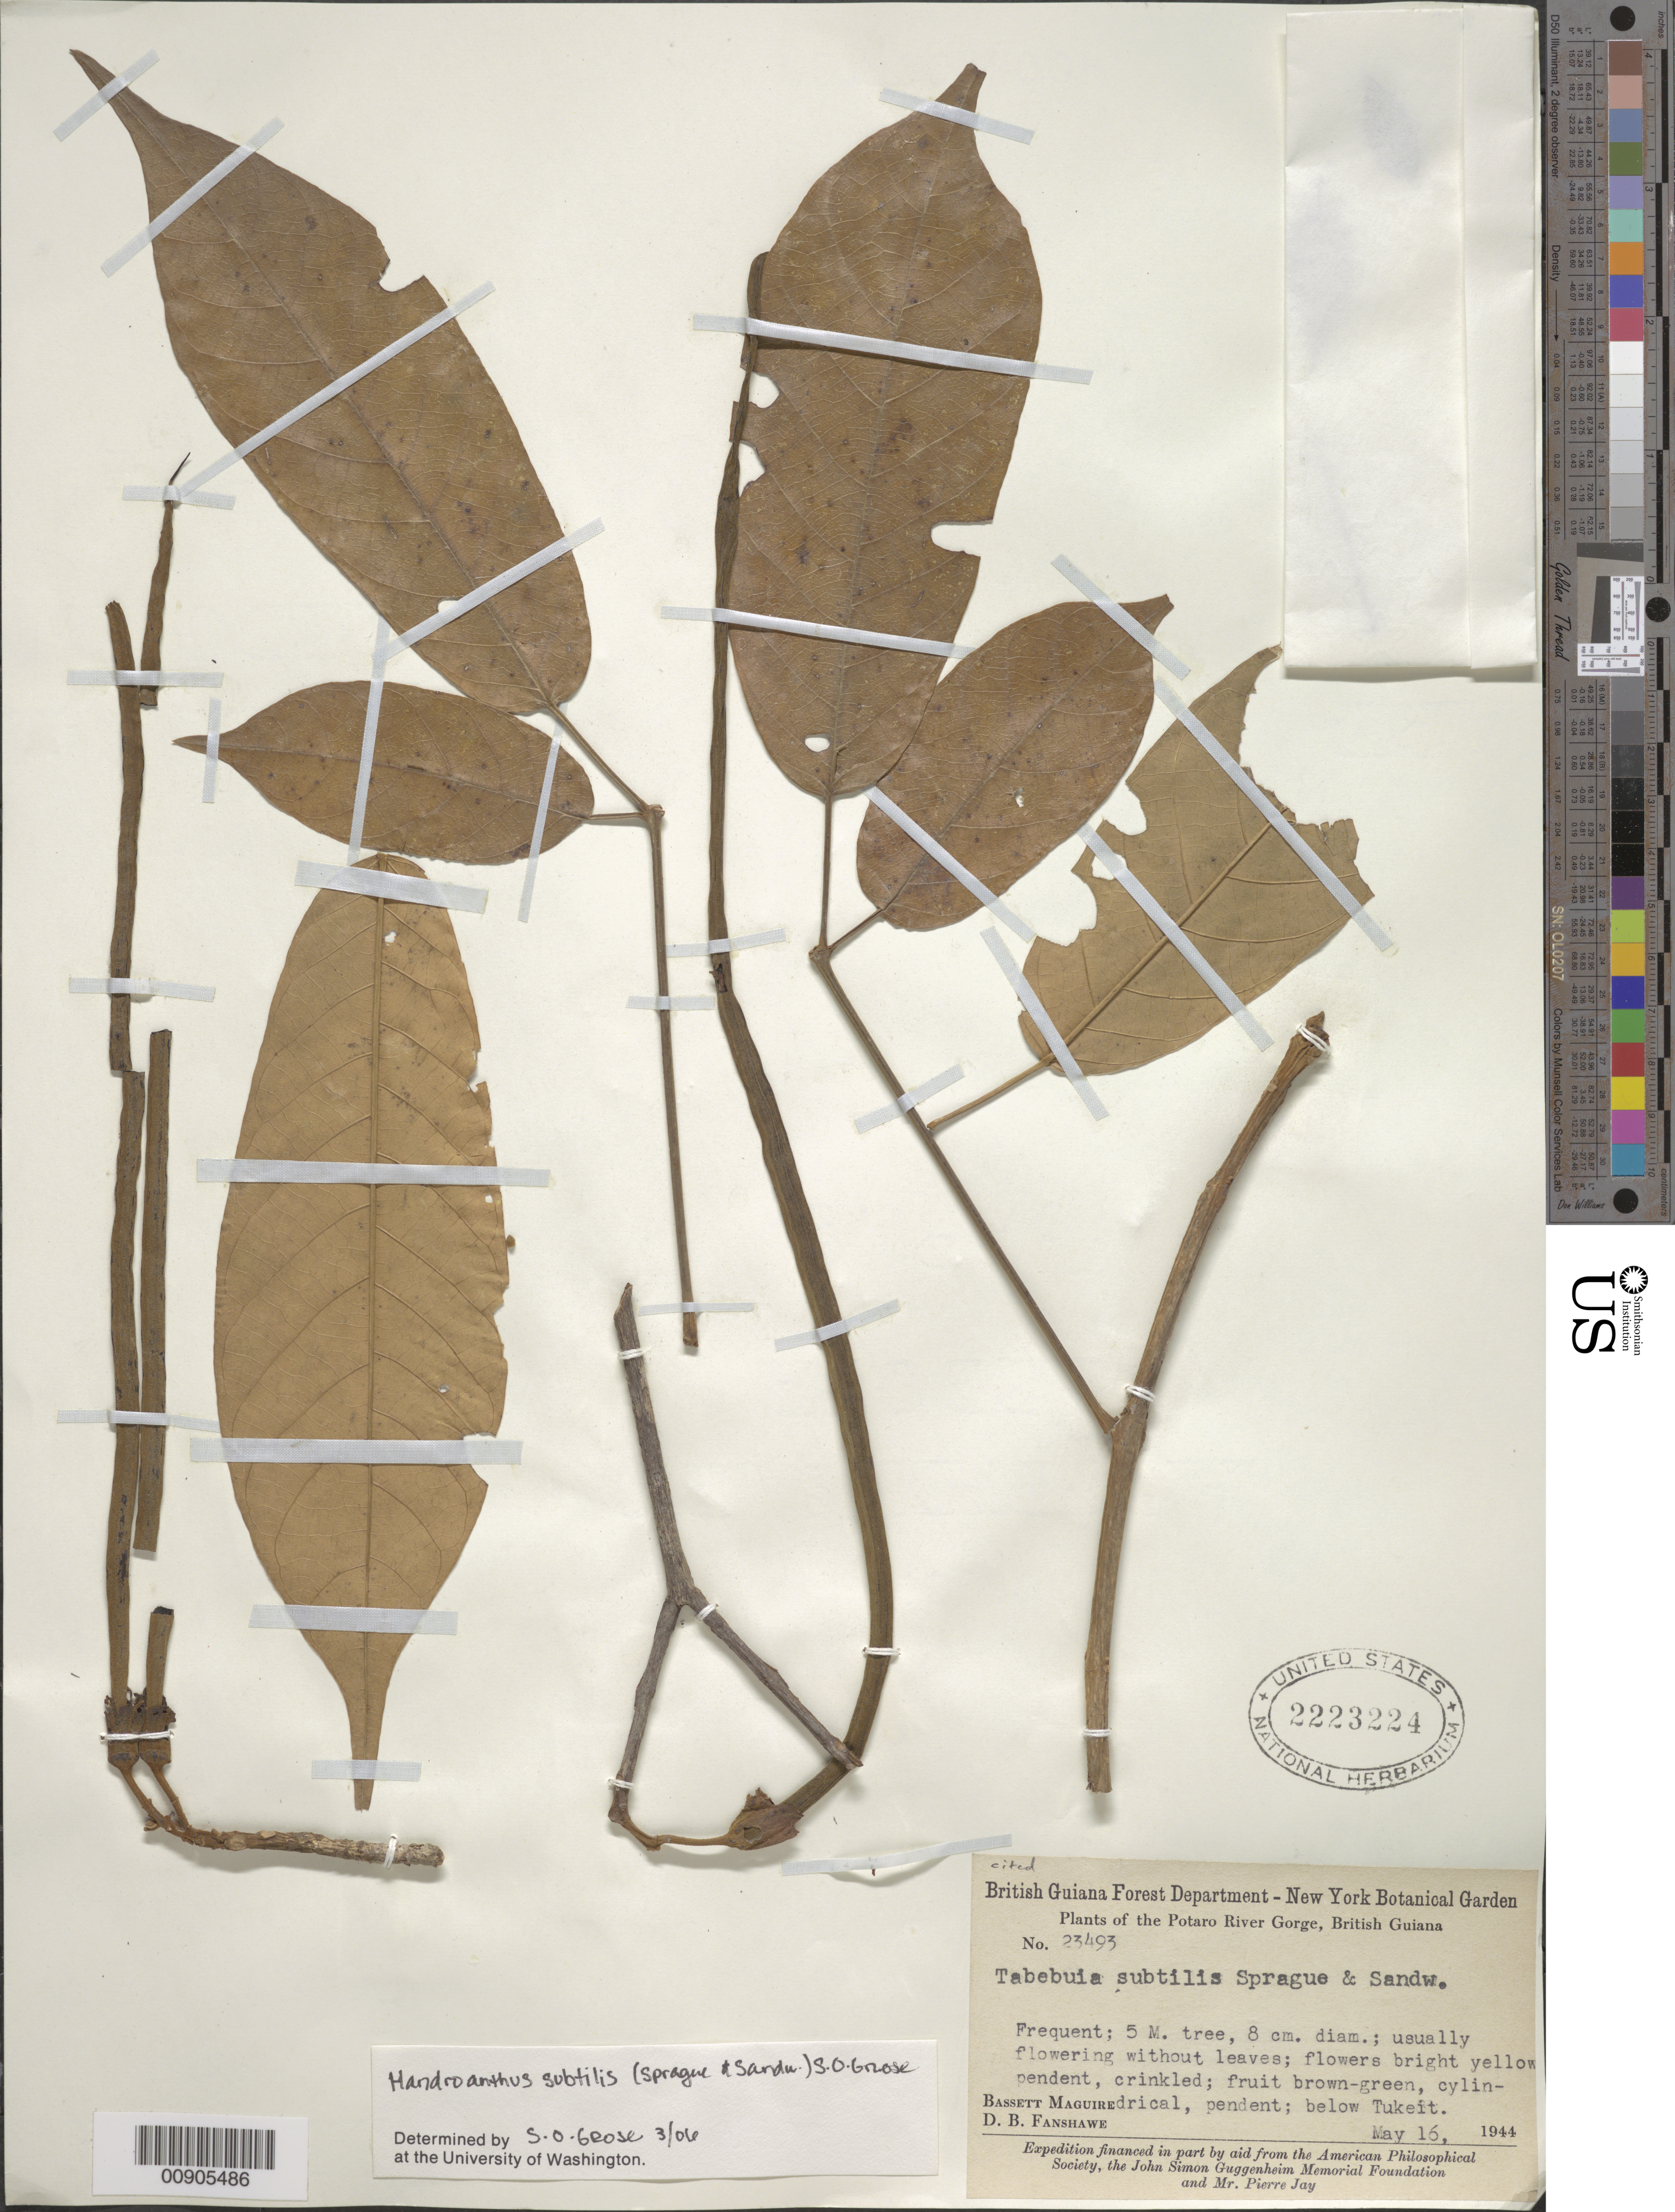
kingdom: Plantae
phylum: Tracheophyta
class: Magnoliopsida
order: Lamiales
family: Bignoniaceae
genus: Handroanthus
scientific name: Handroanthus subtilis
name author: (Sprague & Sandwith) S.O. Grose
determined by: Grose, S. O.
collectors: B. Maguire & D. B. Fanshawe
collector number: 23493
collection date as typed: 16-May-44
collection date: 1944-05-16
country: Guyana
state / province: Potaro-Siparuni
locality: Potaro River Gorge, below Tukeit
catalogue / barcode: US 2223224